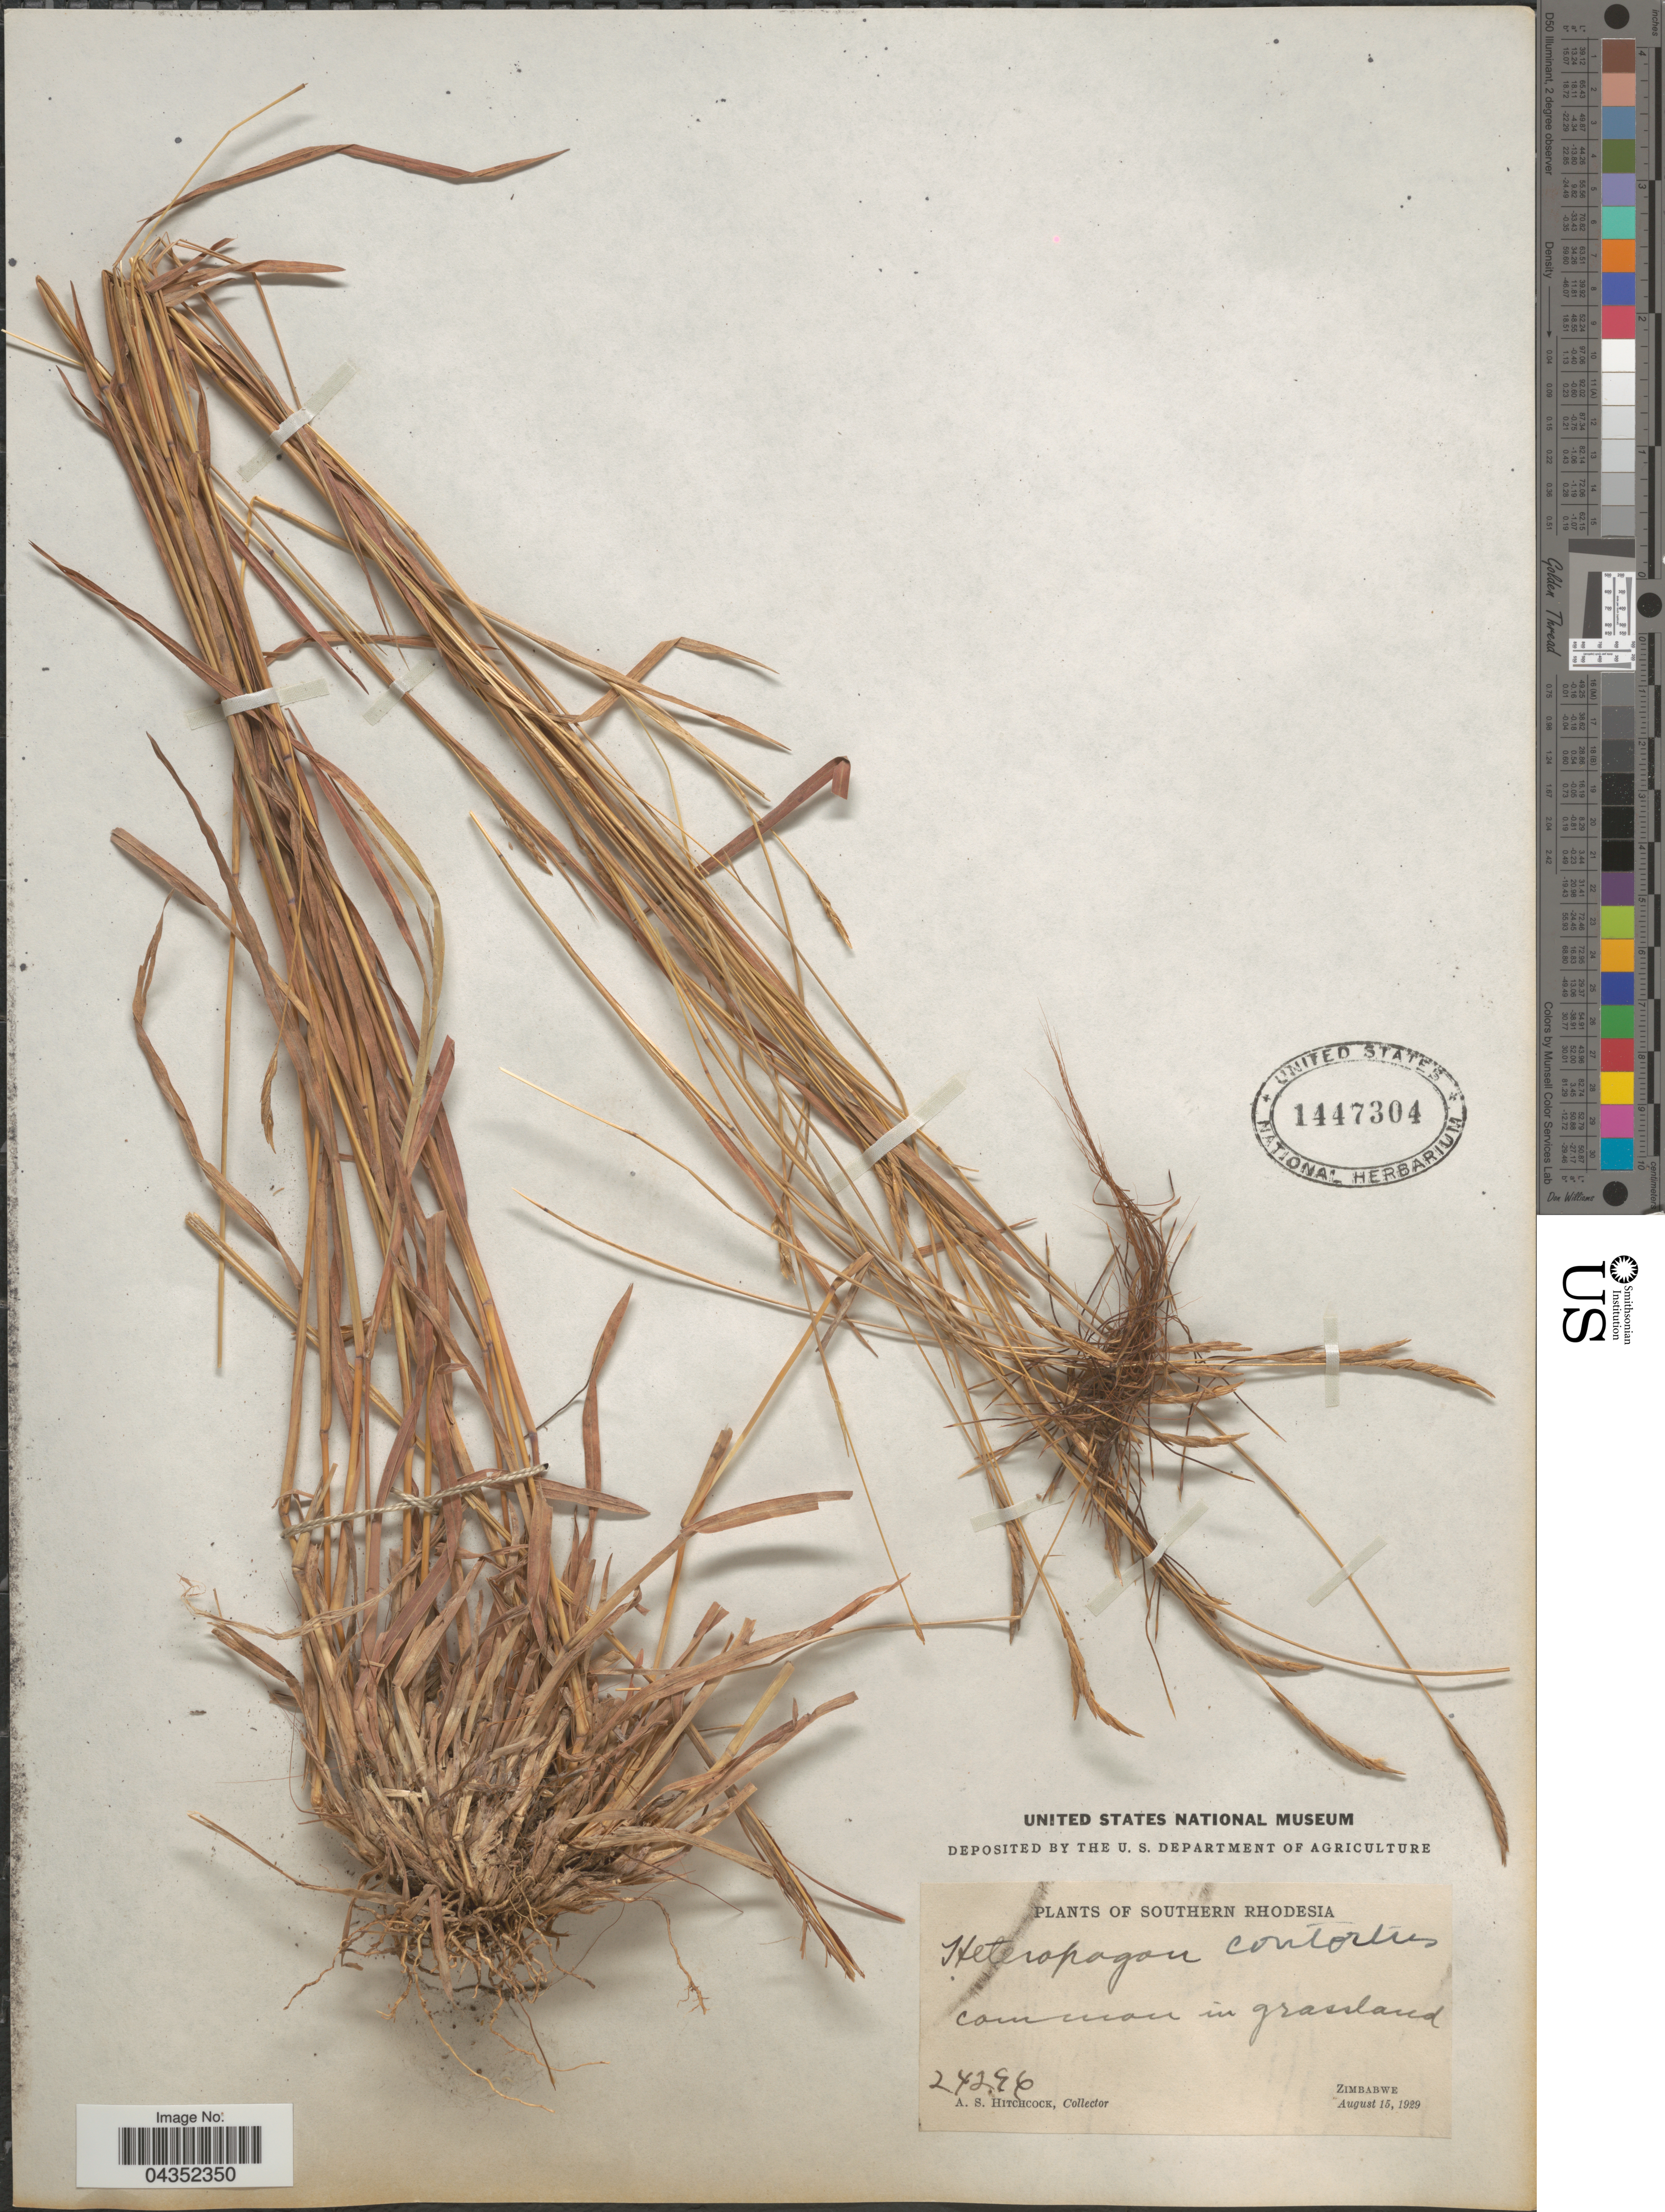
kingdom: Plantae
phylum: Tracheophyta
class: Liliopsida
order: Poales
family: Poaceae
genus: Heteropogon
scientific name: Heteropogon contortus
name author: (L.) P. Beauv. ex Roem. & Schult.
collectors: A. S. Hitchcock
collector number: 24296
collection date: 1929-08-15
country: Zimbabwe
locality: Southern Rhodesia.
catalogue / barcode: US 1447304